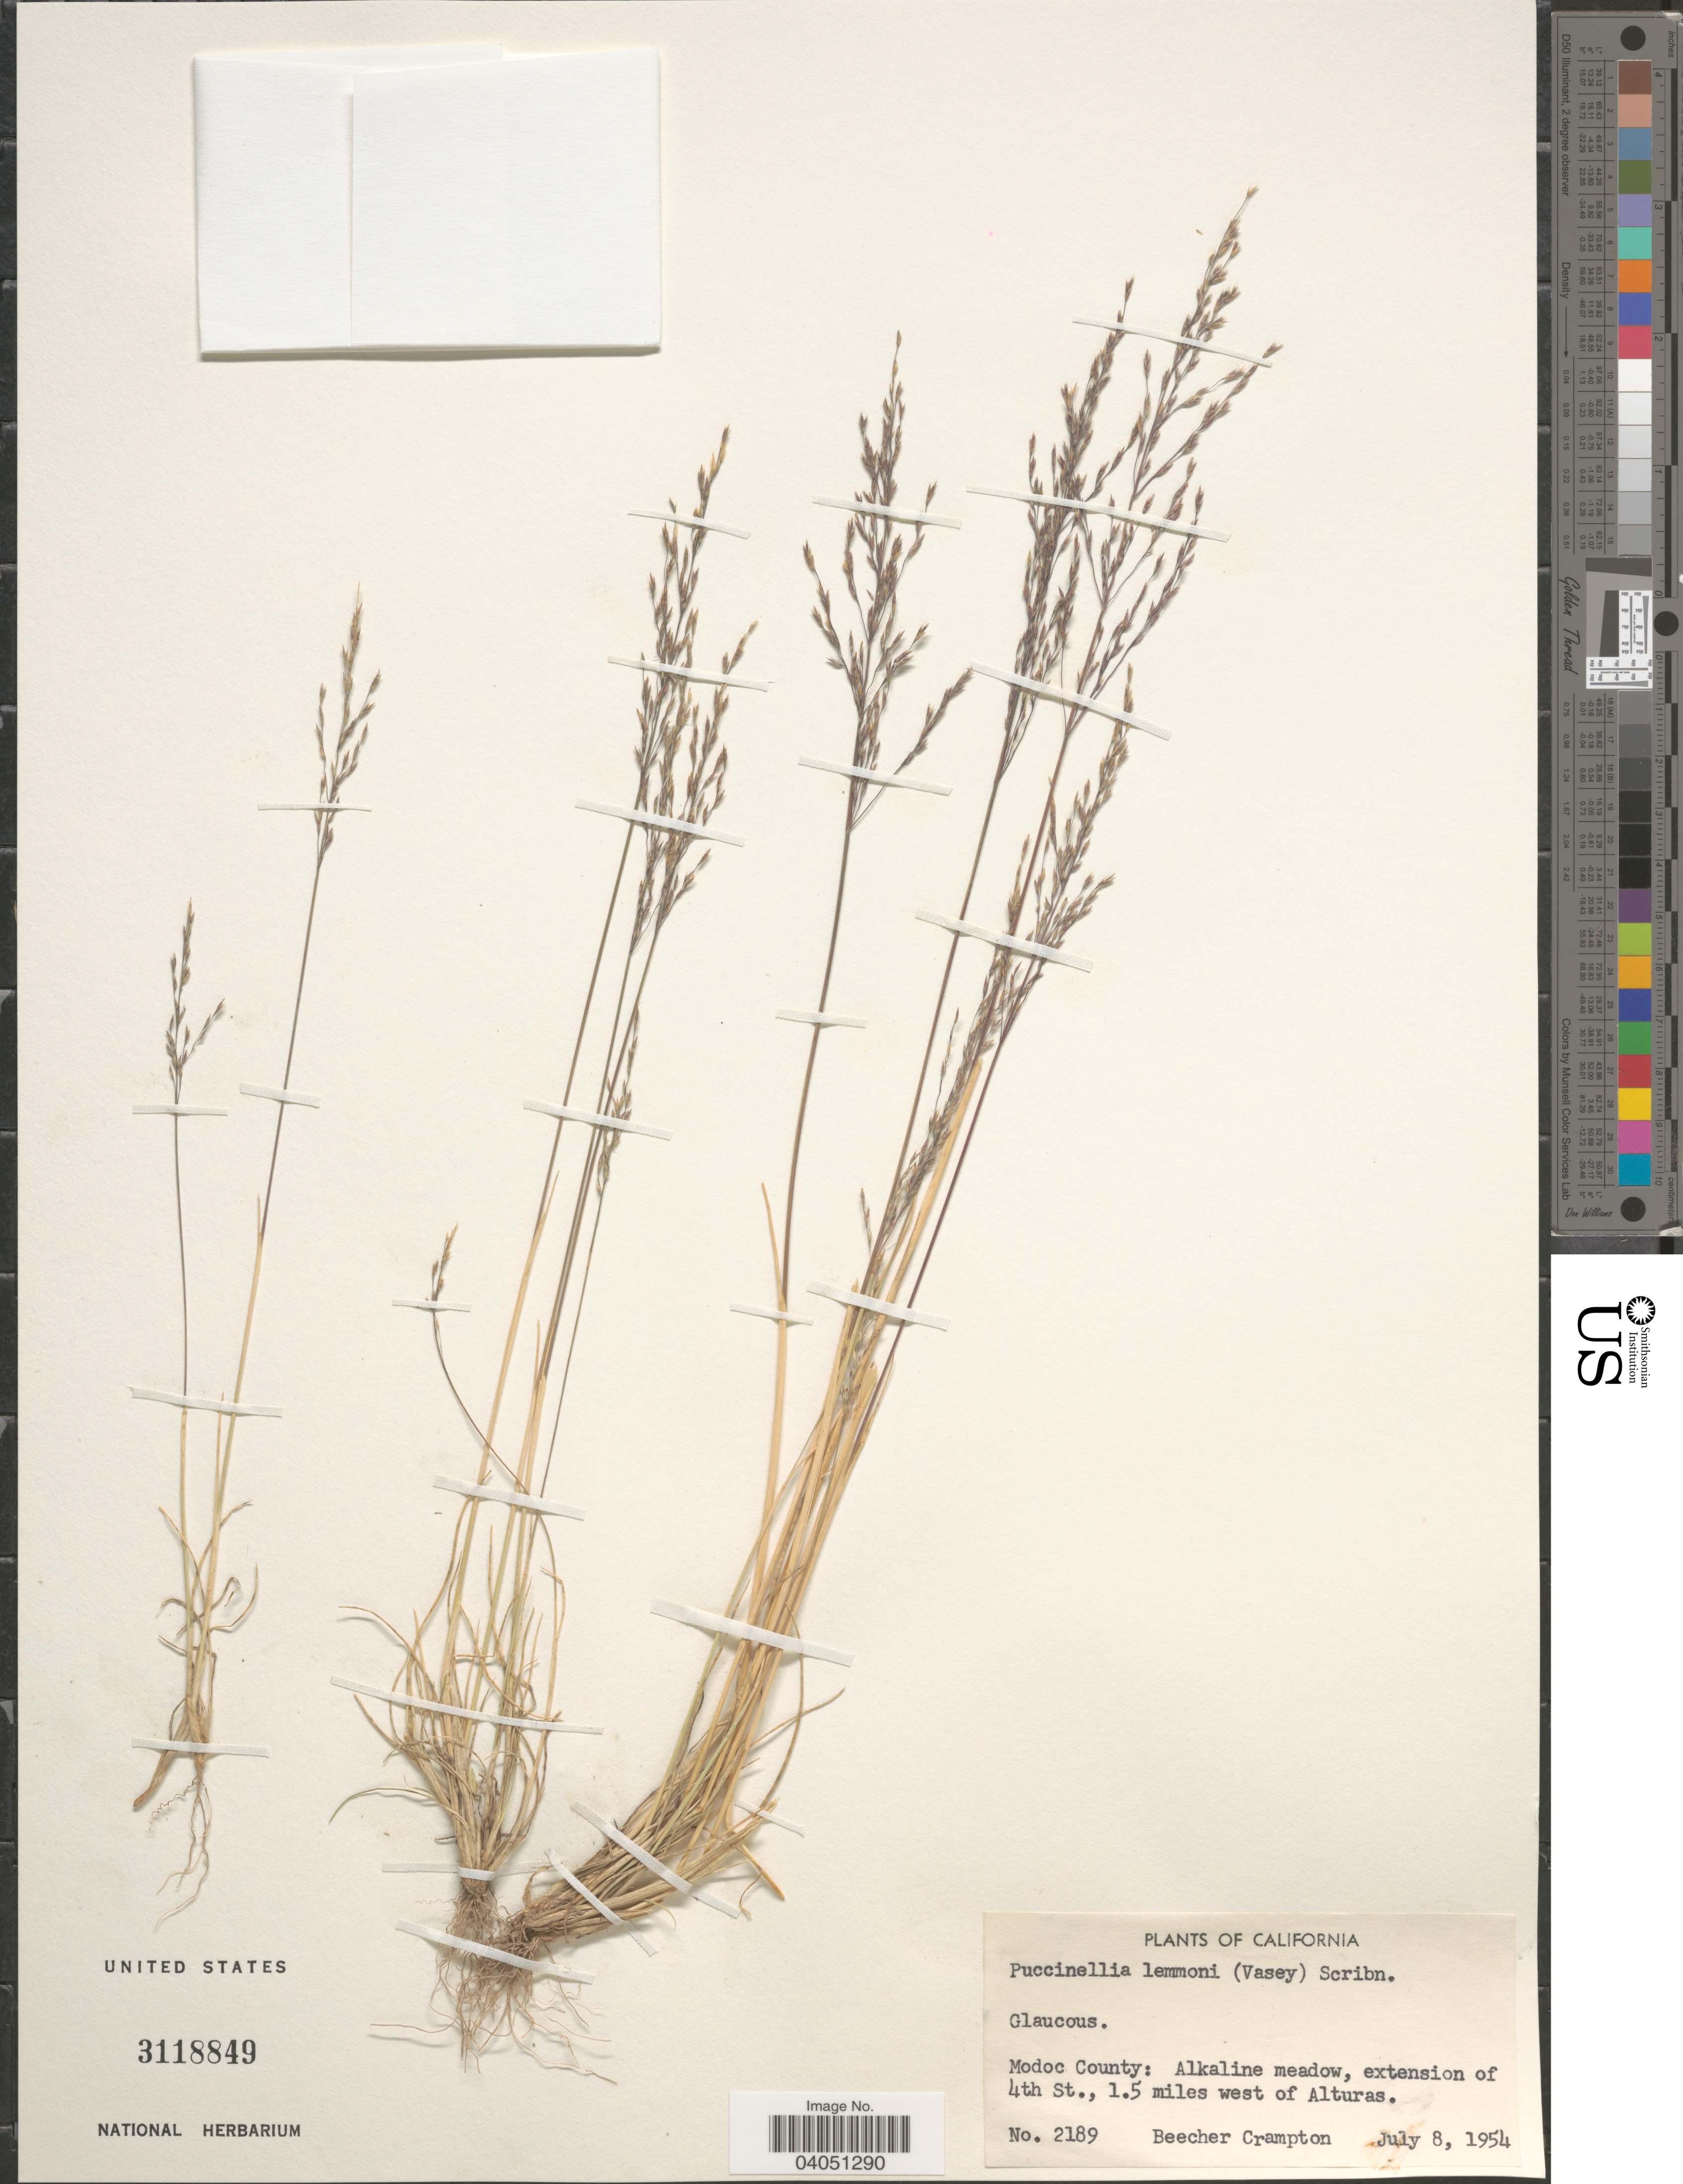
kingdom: Plantae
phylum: Tracheophyta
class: Liliopsida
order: Poales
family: Poaceae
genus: Puccinellia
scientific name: Puccinellia lemmonii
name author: (Vasey) Scribn.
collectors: B. Crampton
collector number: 2189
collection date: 1954-07-08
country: United States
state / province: California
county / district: Modoc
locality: Modoc County: Alkaline meadow, extension of 4th St., 1.5 miles west of Alturas.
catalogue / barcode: US 3118849